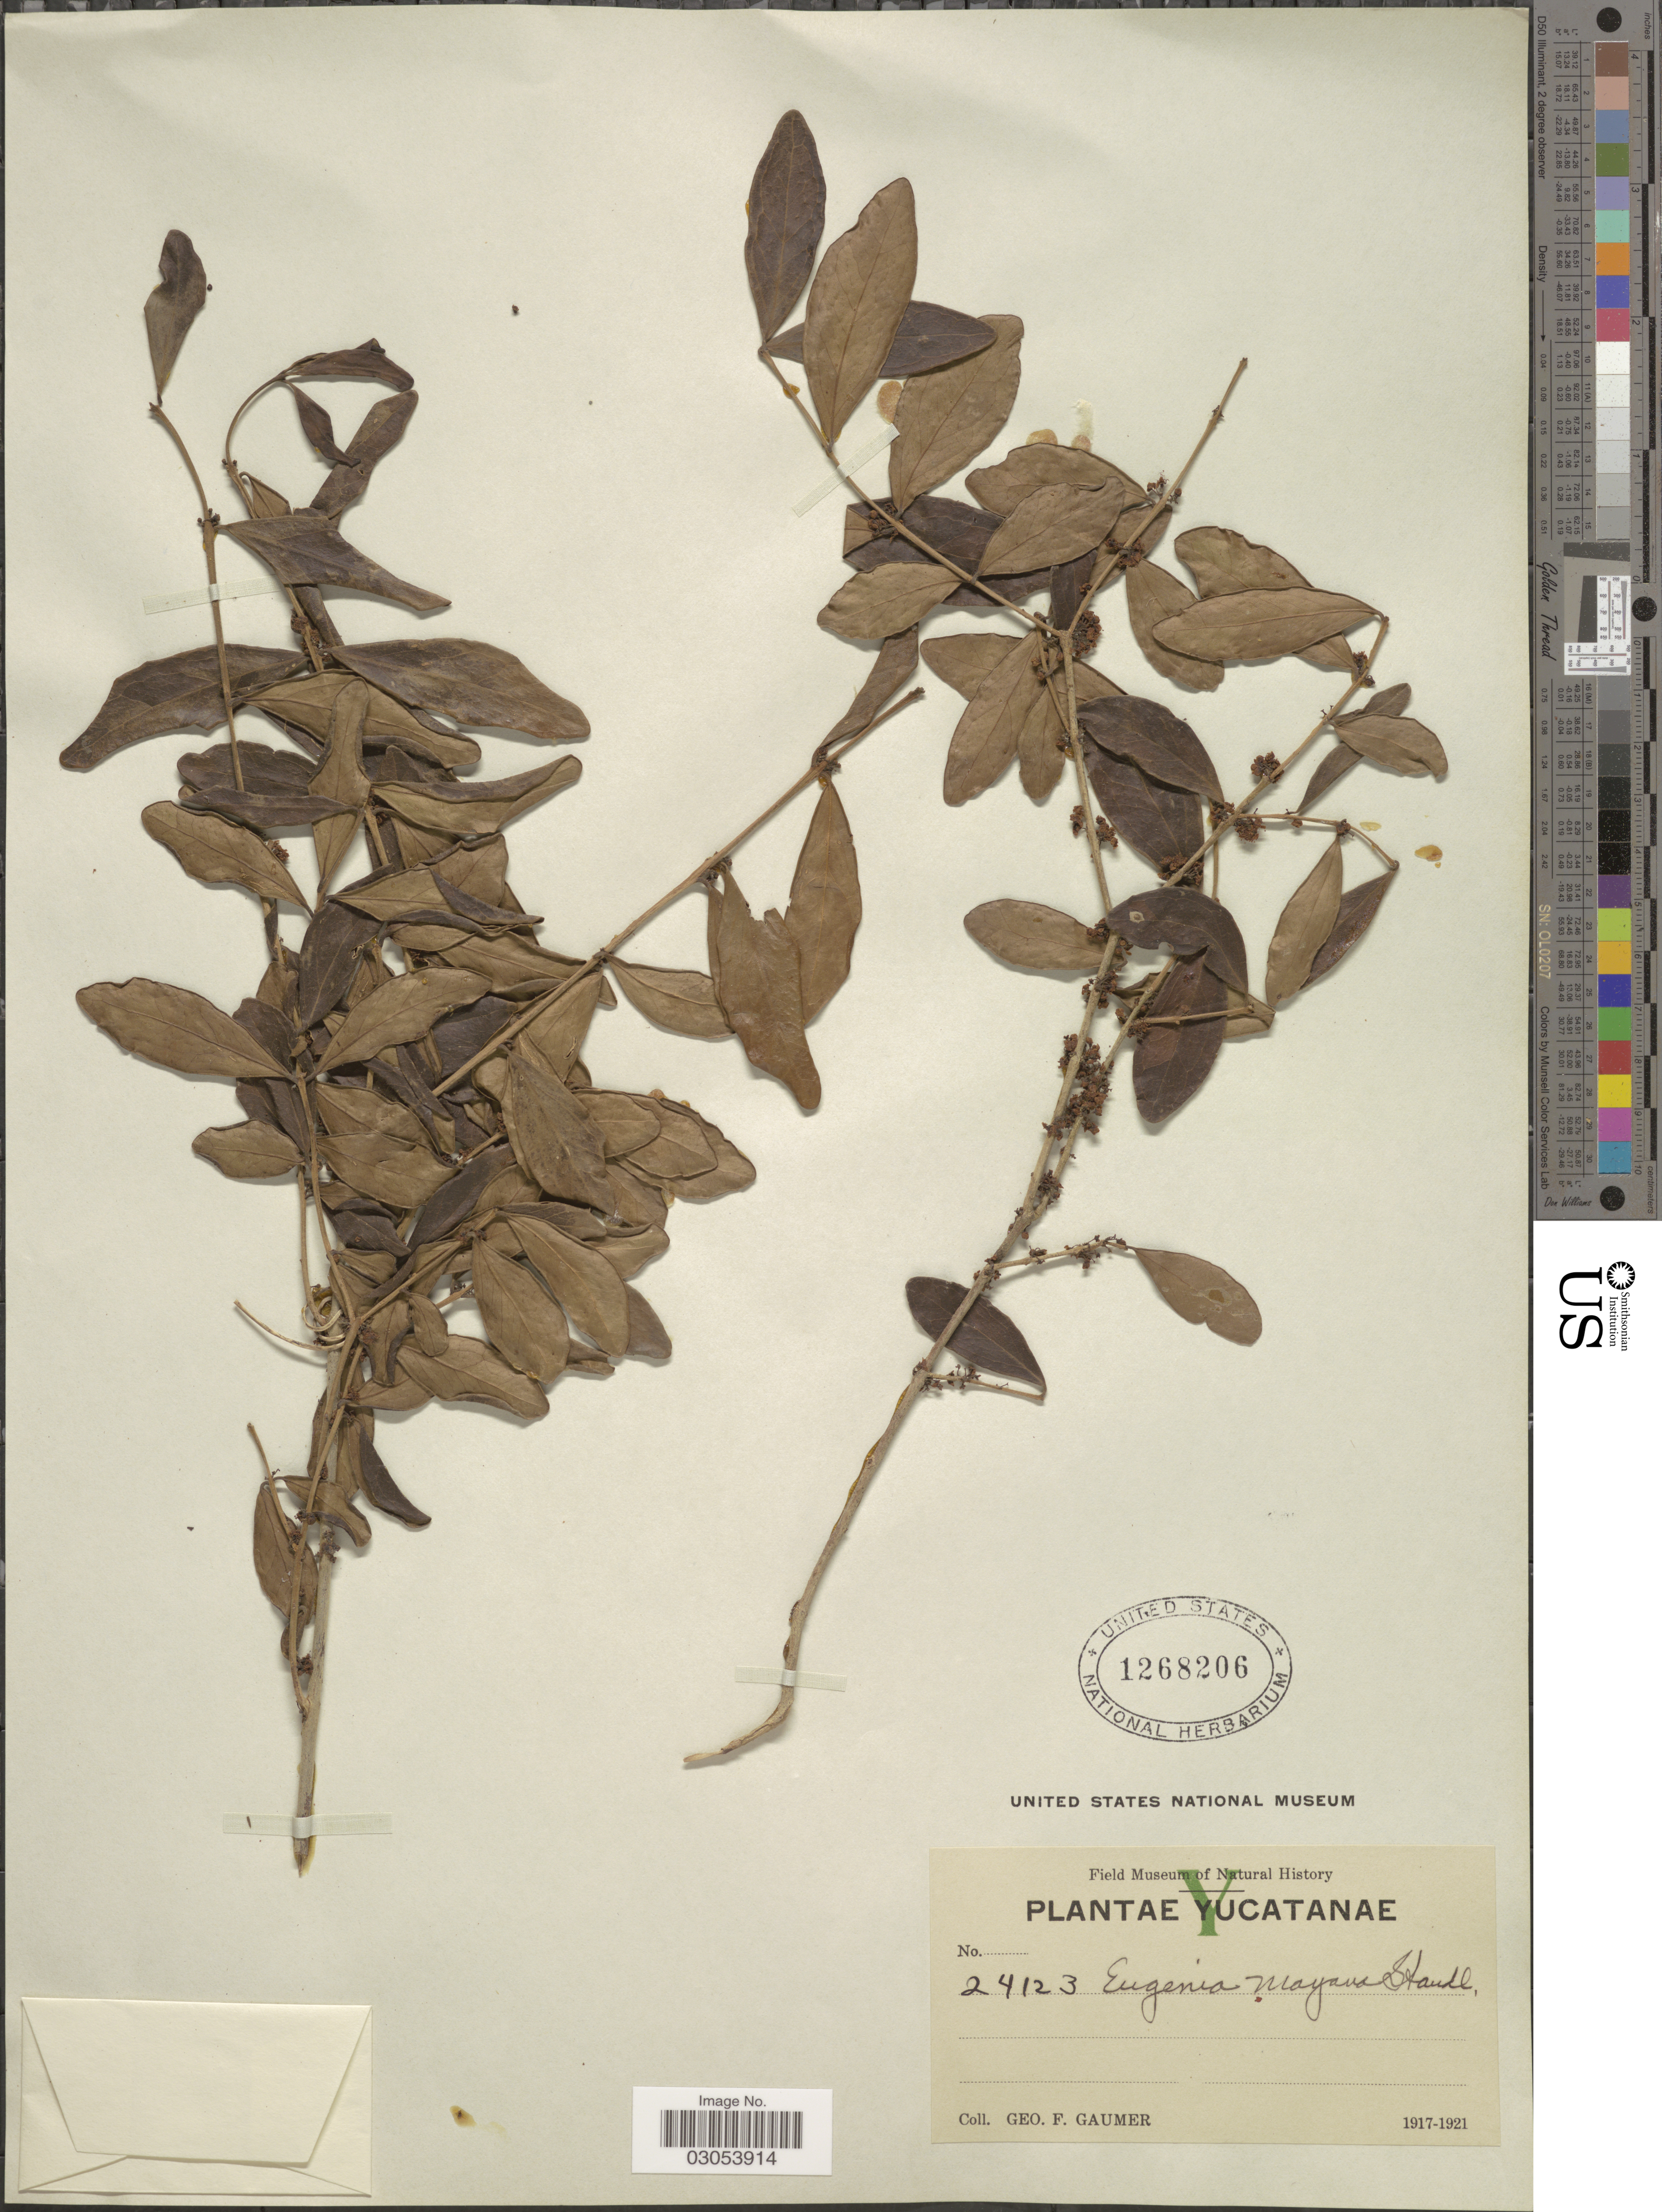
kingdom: Plantae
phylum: Tracheophyta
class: Magnoliopsida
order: Myrtales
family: Myrtaceae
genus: Eugenia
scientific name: Eugenia mayana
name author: Standl.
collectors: G. F. Gaumer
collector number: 24123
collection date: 1917/1921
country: Mexico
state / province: Yucatán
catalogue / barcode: US 1268206